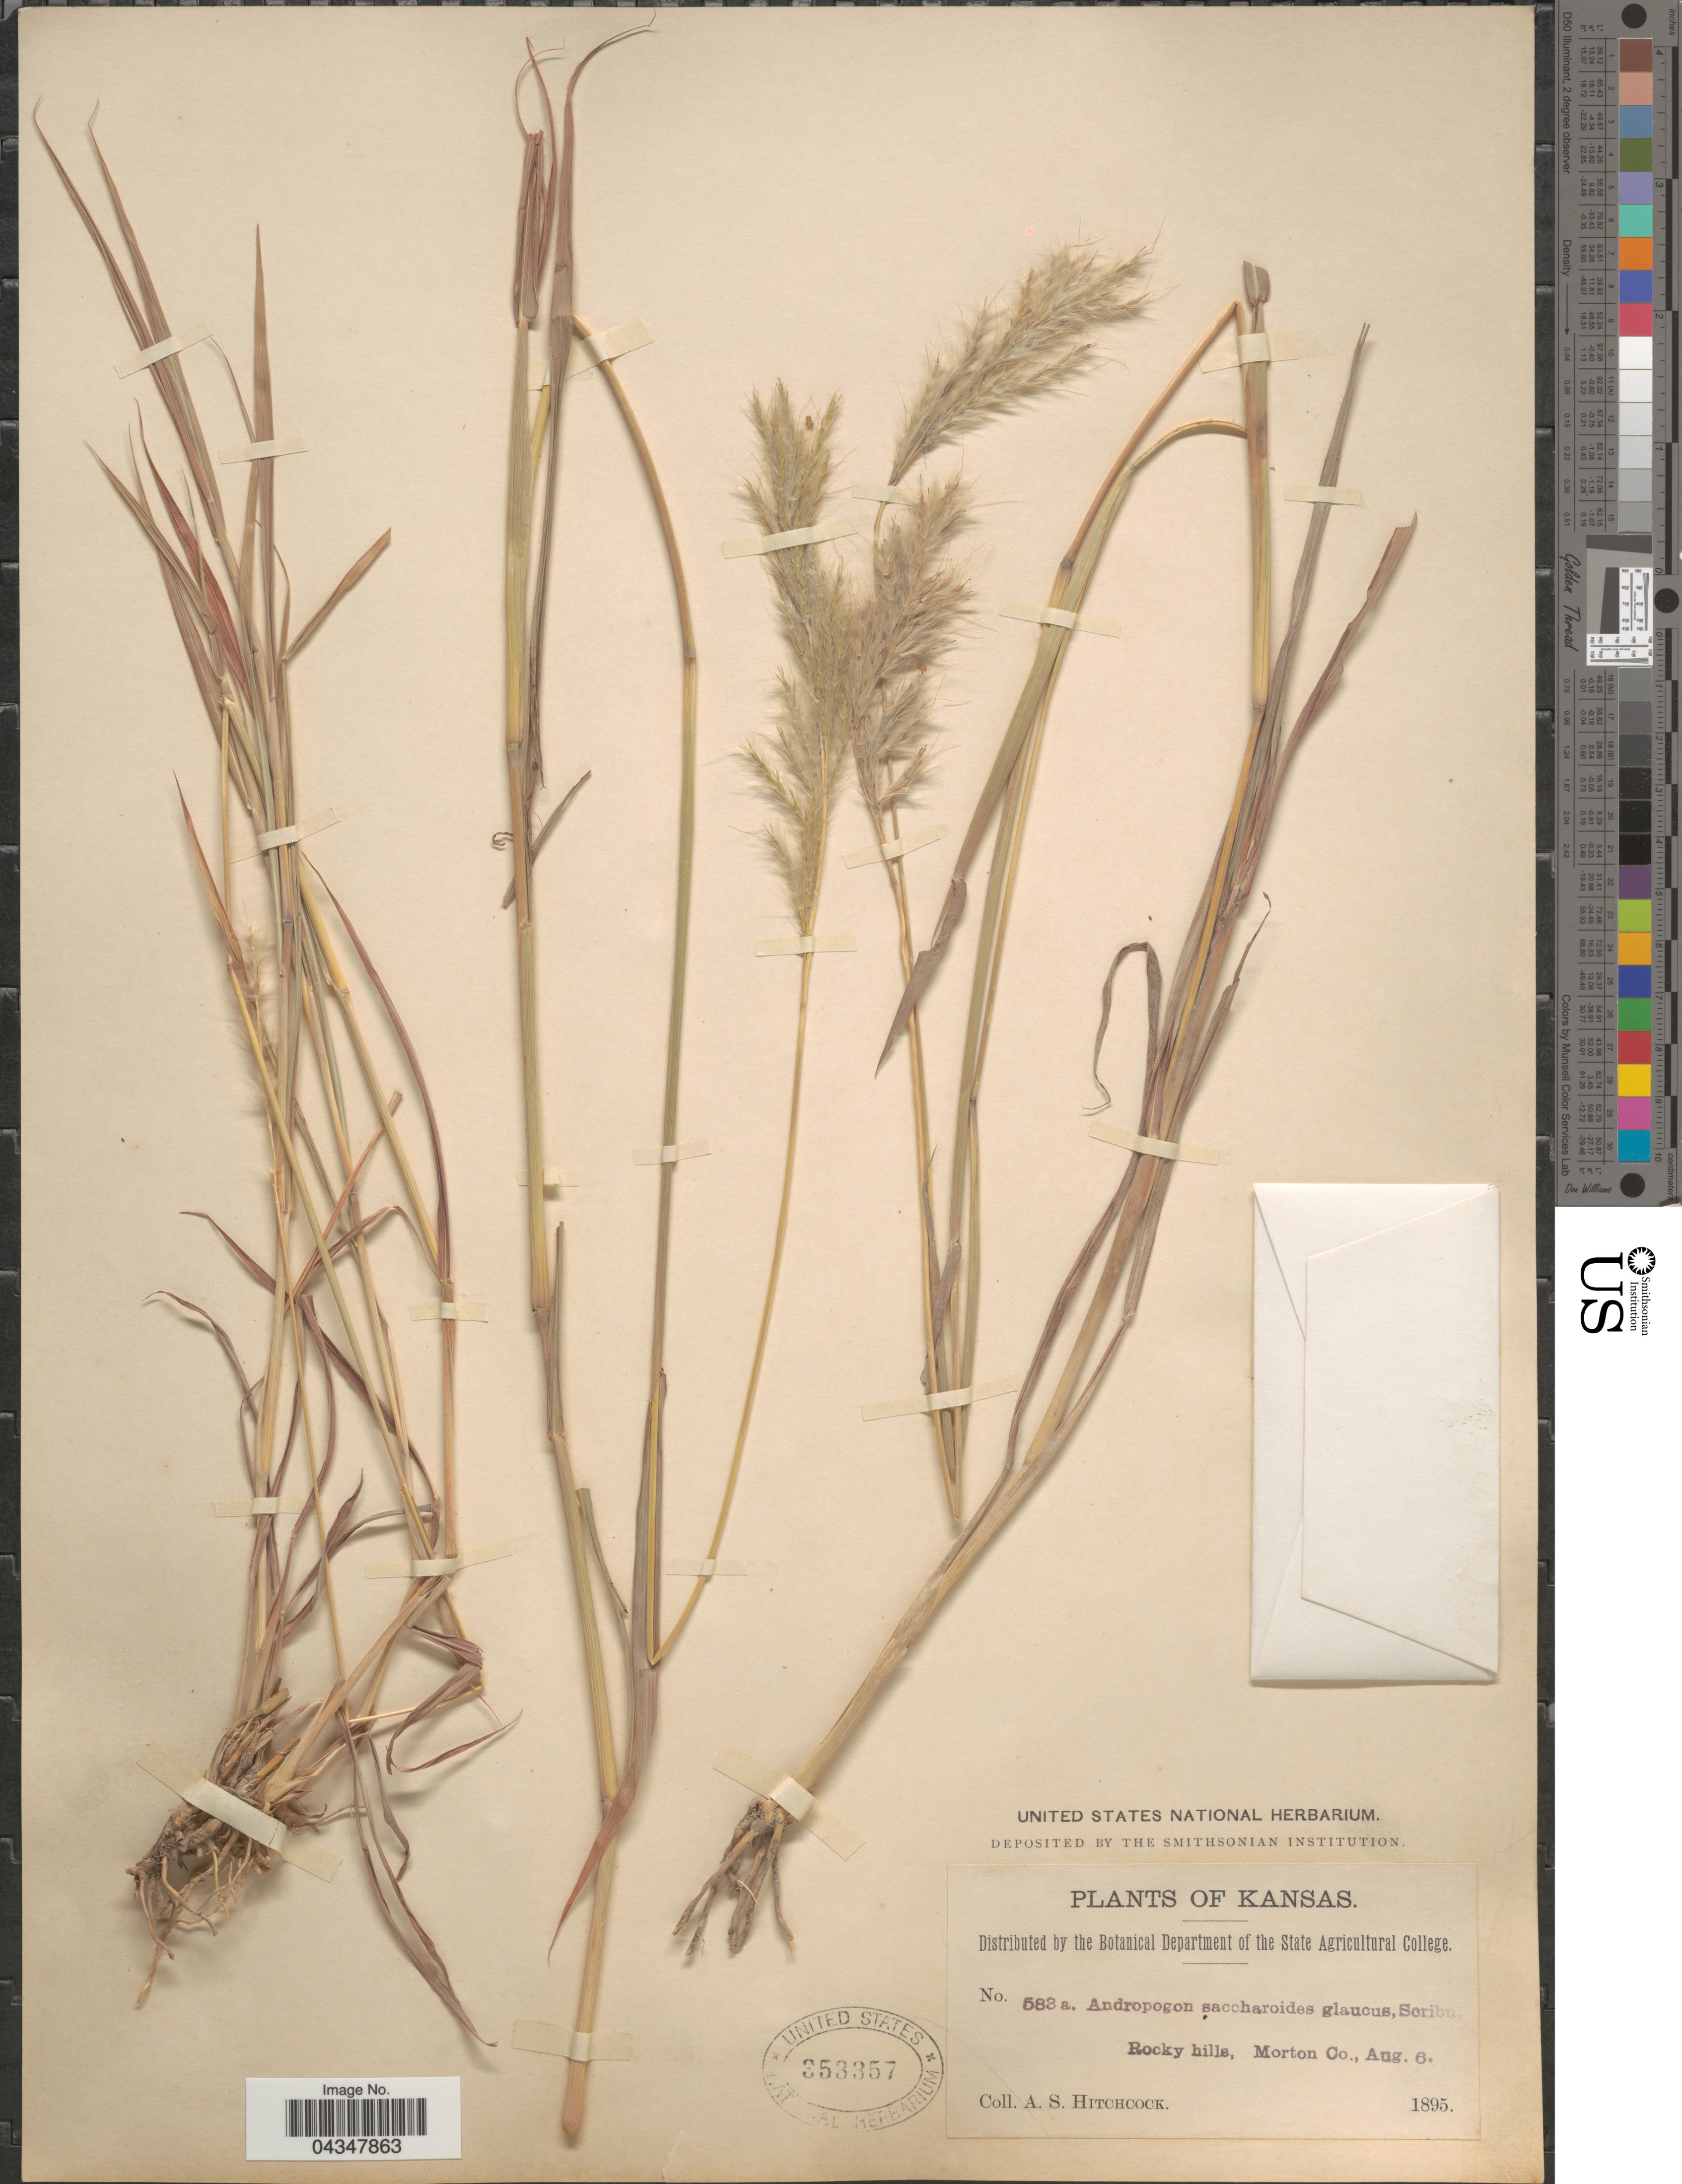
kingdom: Plantae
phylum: Tracheophyta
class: Liliopsida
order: Poales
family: Poaceae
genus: Bothriochloa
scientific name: Bothriochloa saccharoides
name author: (Sw.) Rydb.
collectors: A. S. Hitchcock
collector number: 583a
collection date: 1895-08-06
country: United States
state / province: Kansas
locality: Rocky hills, Morton Co.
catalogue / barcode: US 353357